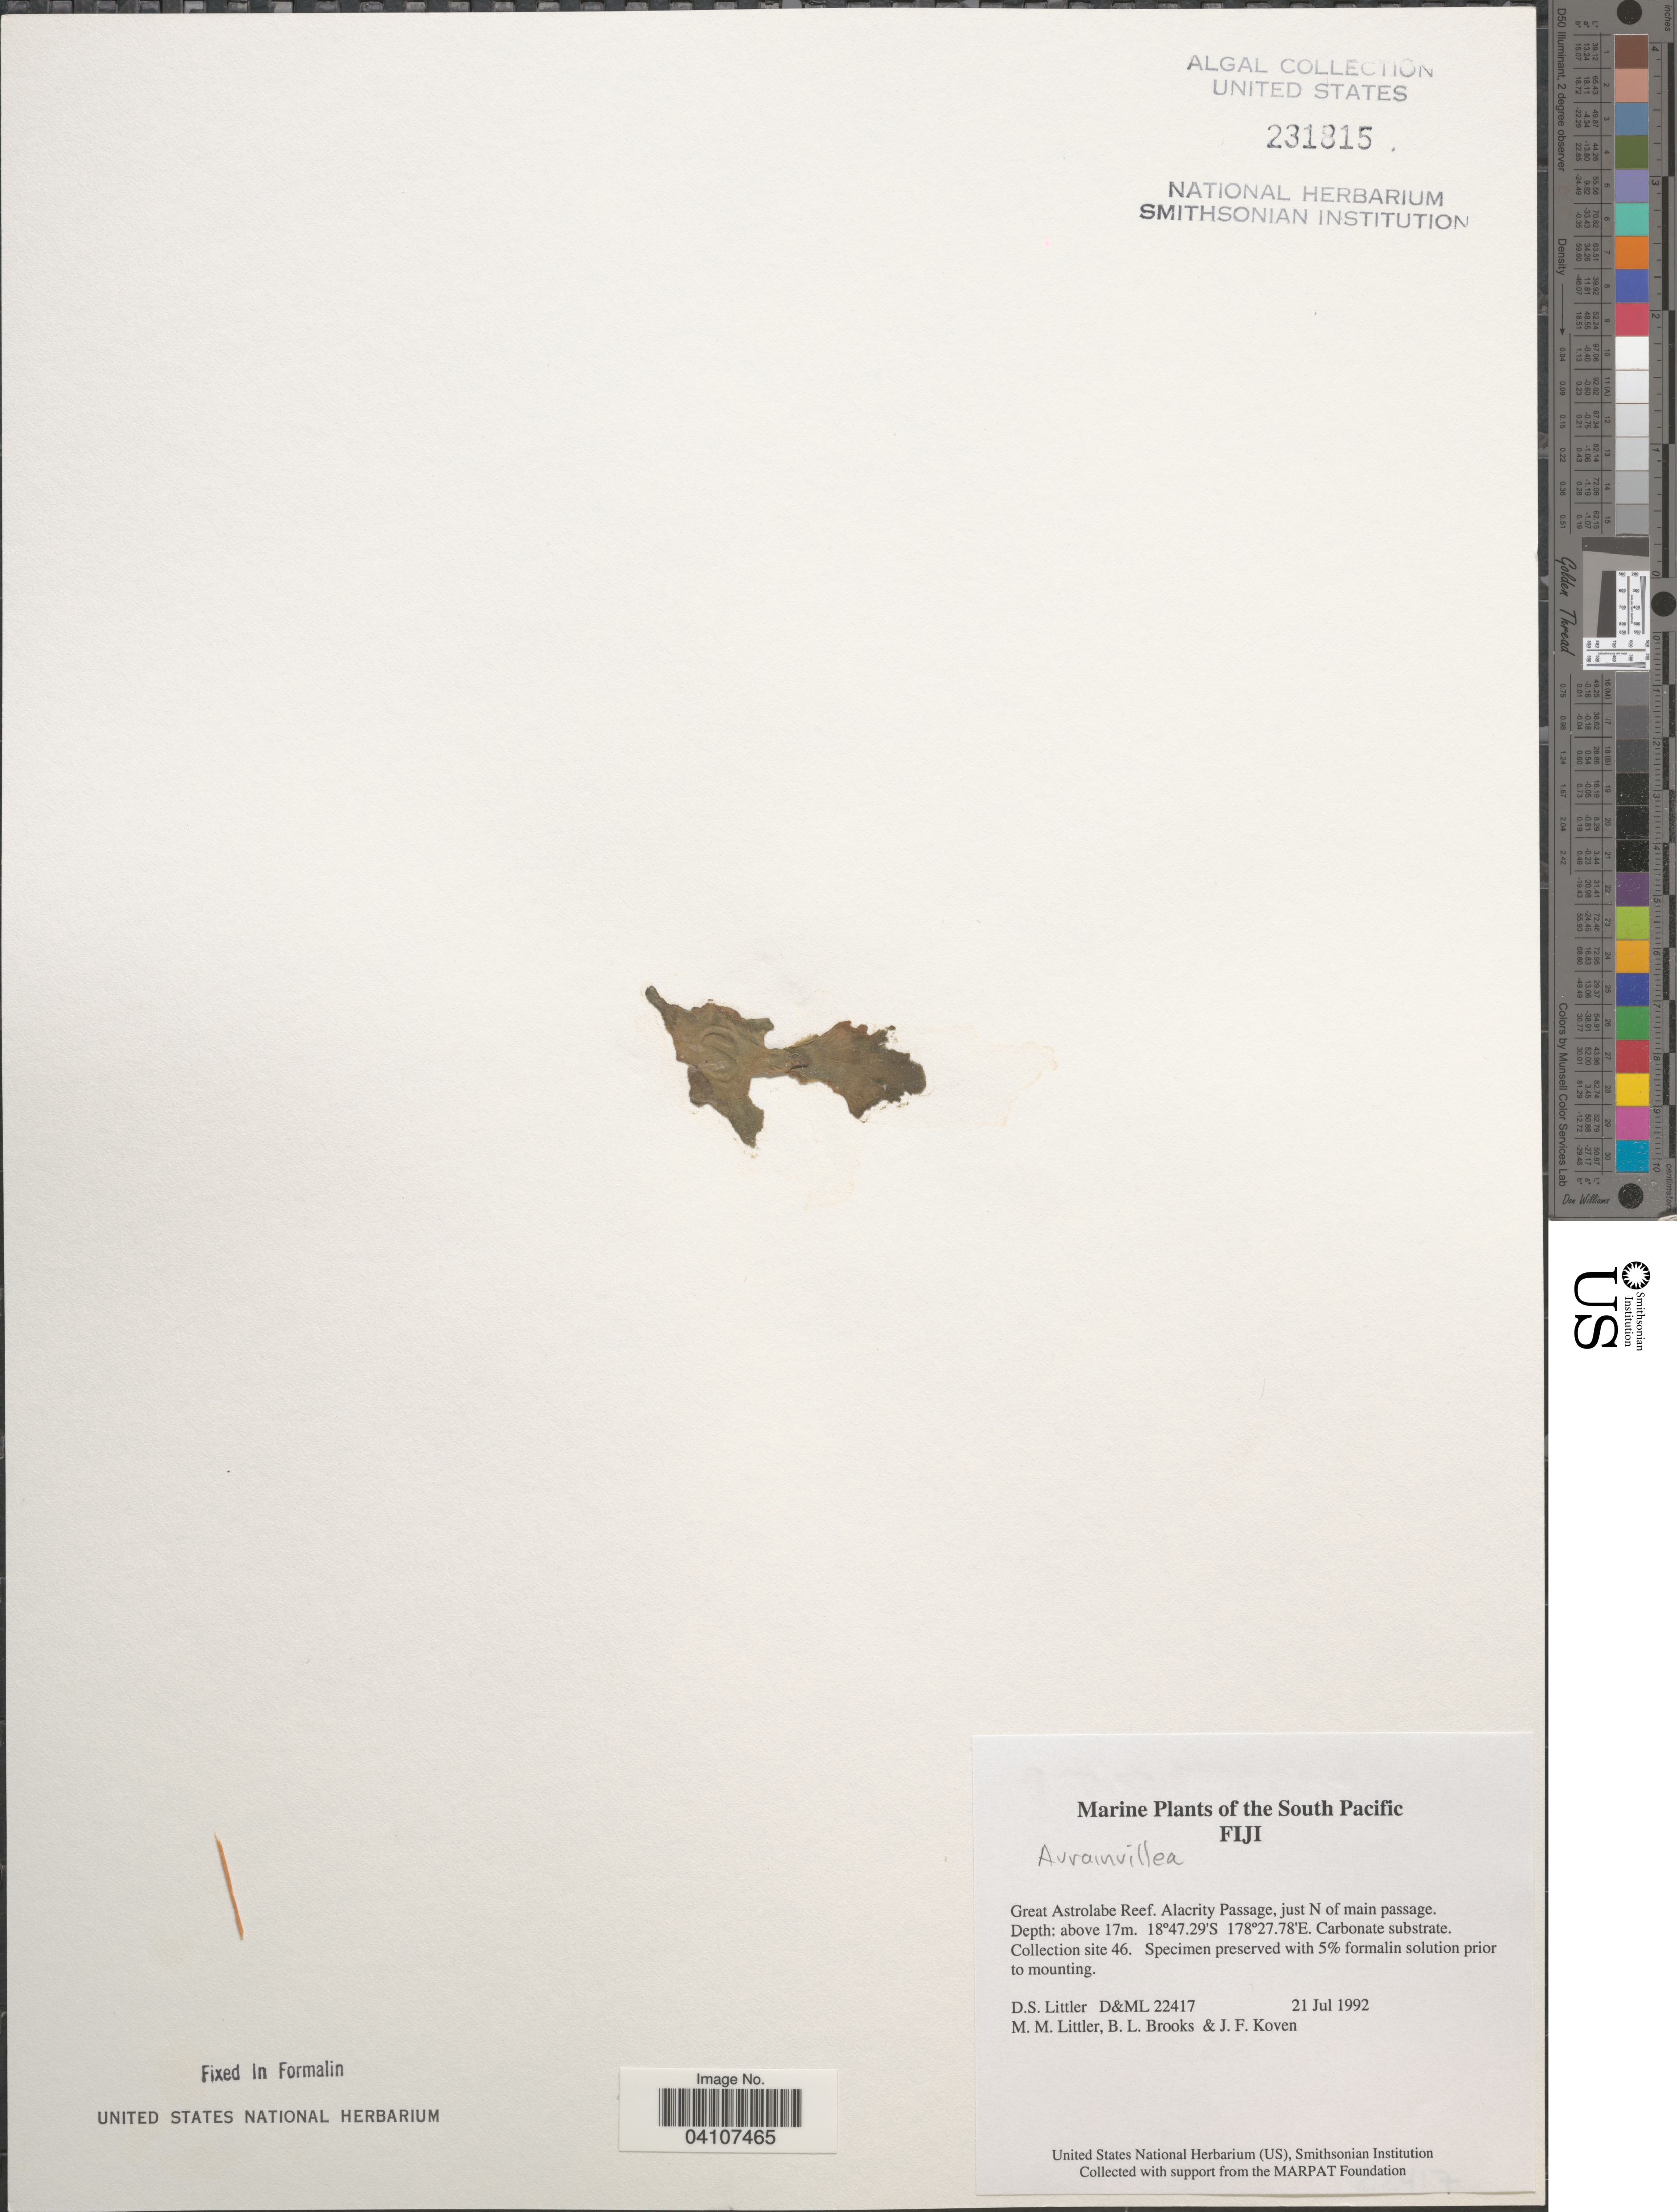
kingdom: Plantae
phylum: Chlorophyta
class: Ulvophyceae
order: Bryopsidales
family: Dichotomosiphonaceae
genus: Avrainvillea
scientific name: Avrainvillea sp.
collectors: D. S. Littler, B. Brooks & J. Koven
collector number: D&ML 22417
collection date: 1992-07-21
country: Fiji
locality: The South Pacific. Alacrity Passage, just N of main passage. Collection site 46.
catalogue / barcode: US 231815